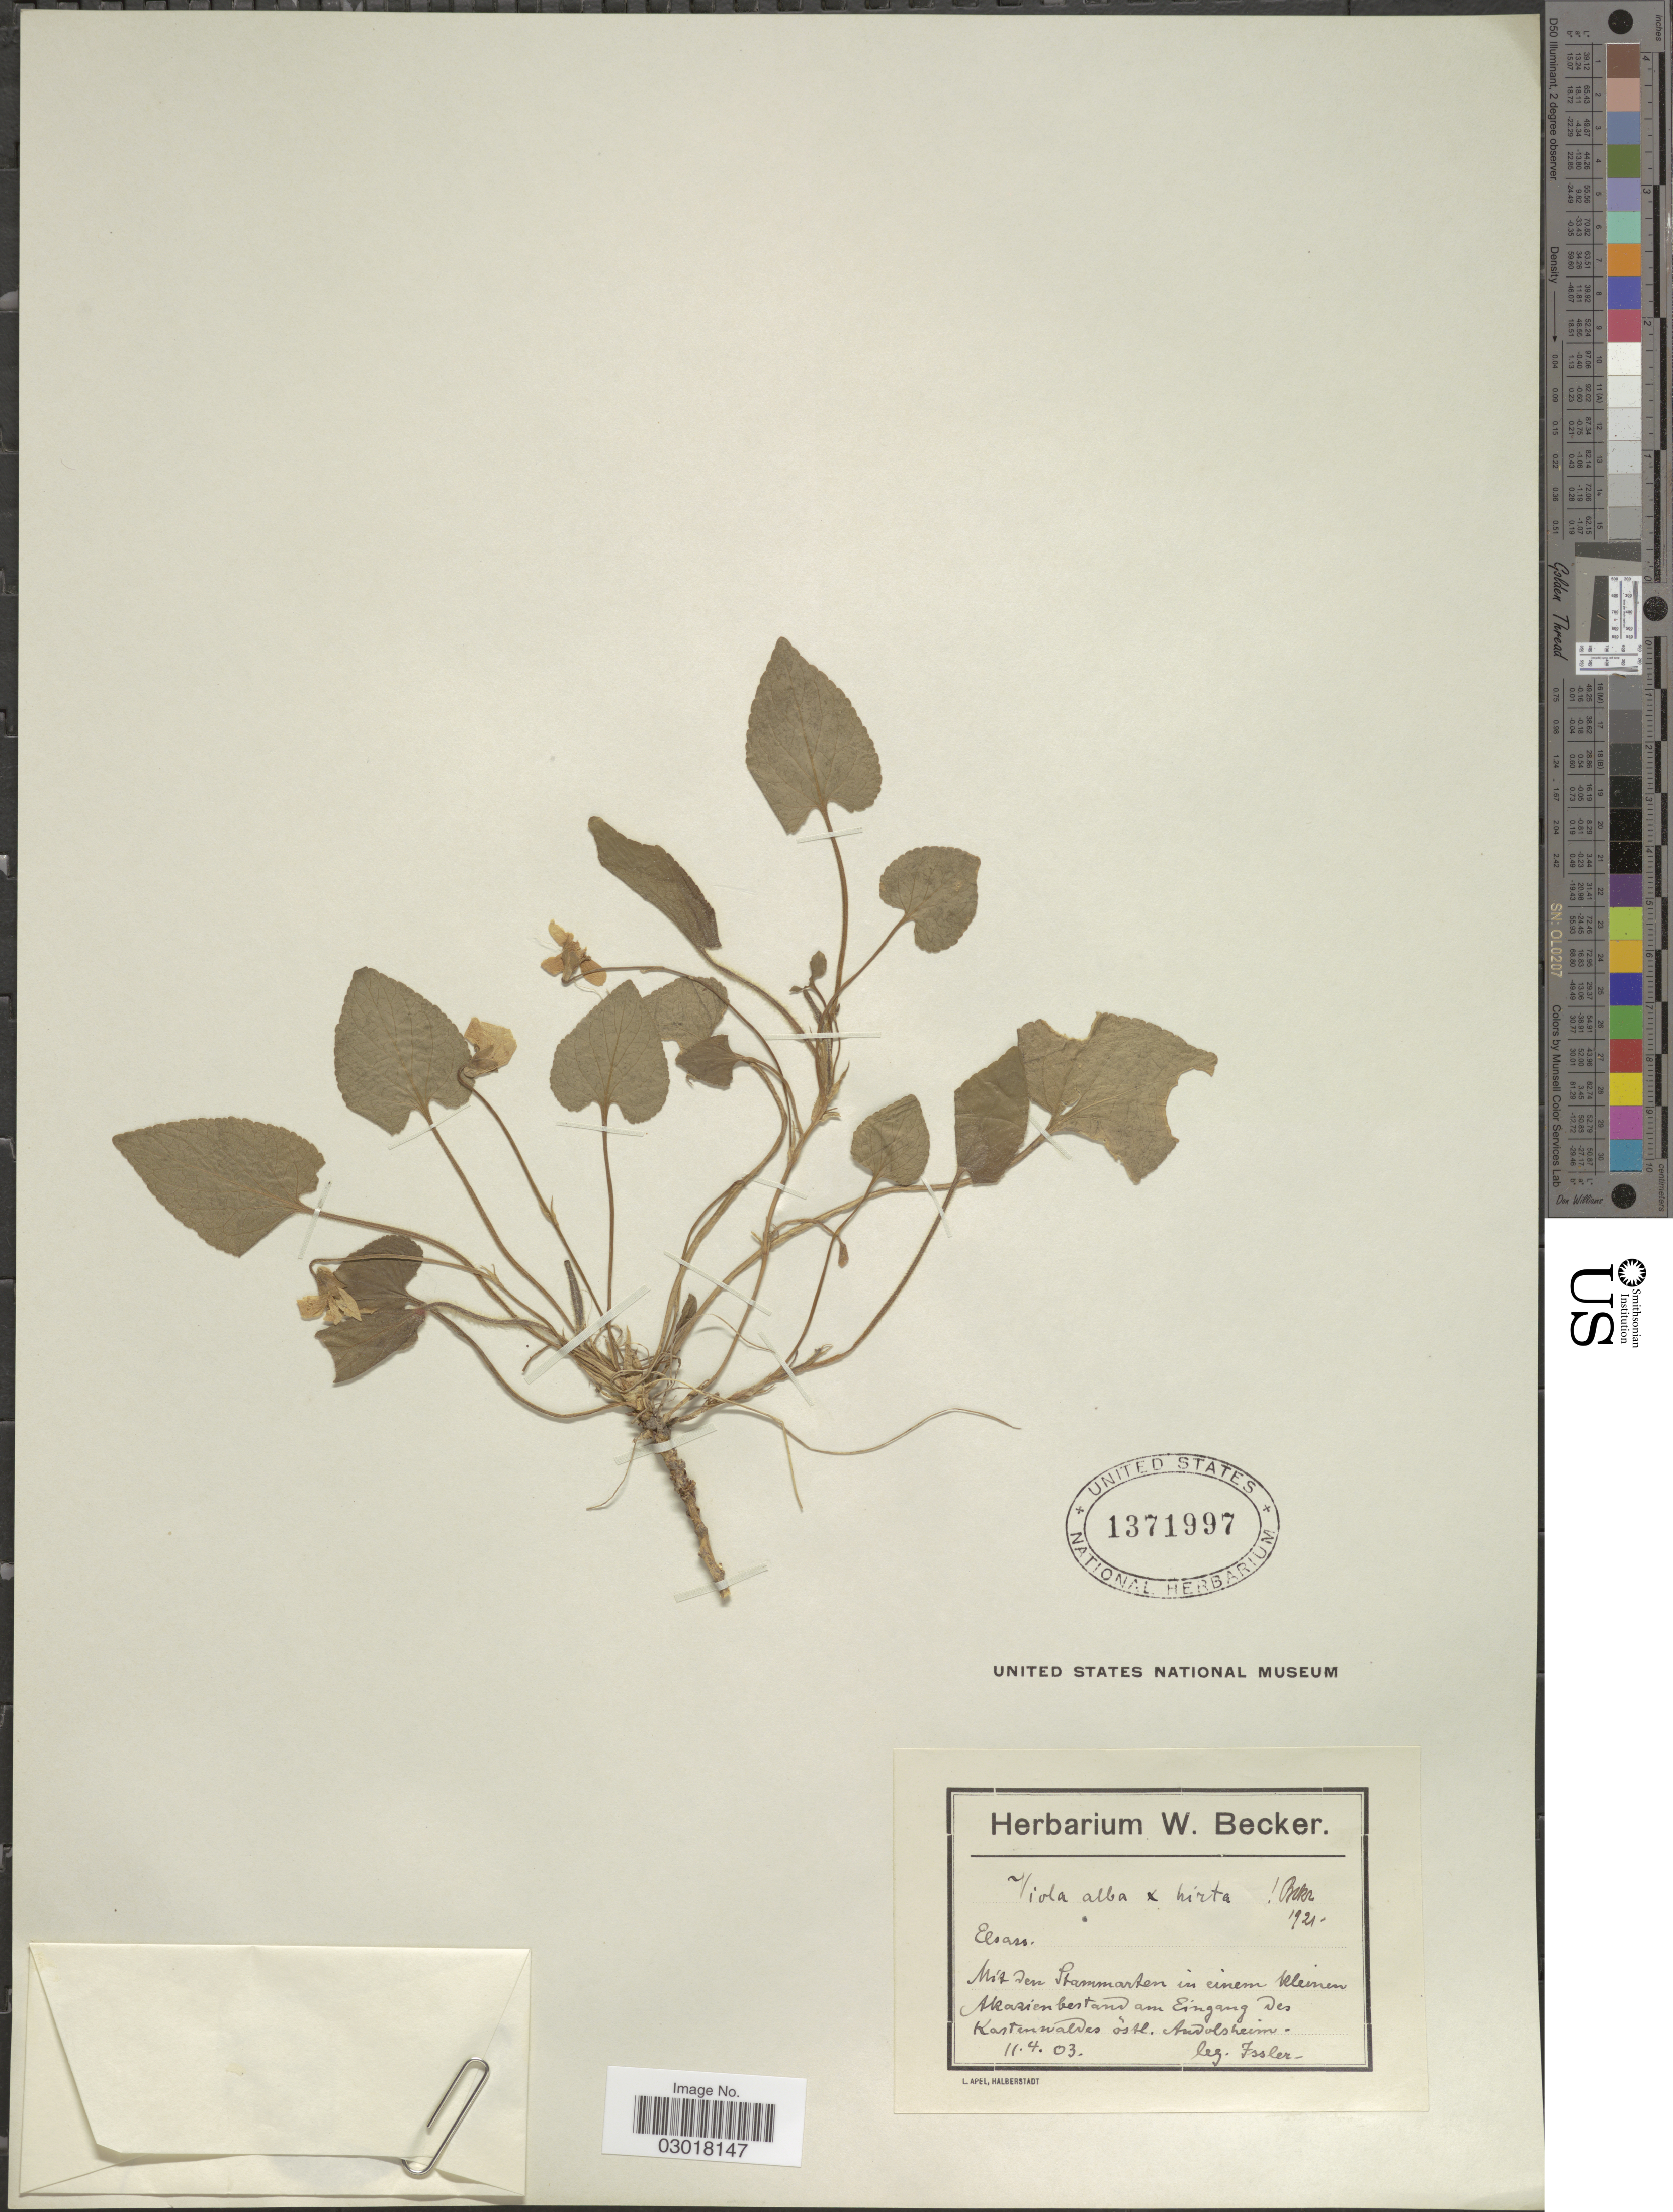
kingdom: Plantae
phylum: Tracheophyta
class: Magnoliopsida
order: Malpighiales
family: Violaceae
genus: Viola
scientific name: Viola alba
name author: Besser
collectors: E. Issler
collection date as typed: Transcribed d/m/y: 11/4/03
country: France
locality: Mit den Stammarten in einem kleinen Akazienbestand am Eingang des Kastenwaldes östl Andolsheim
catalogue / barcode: US 1371997